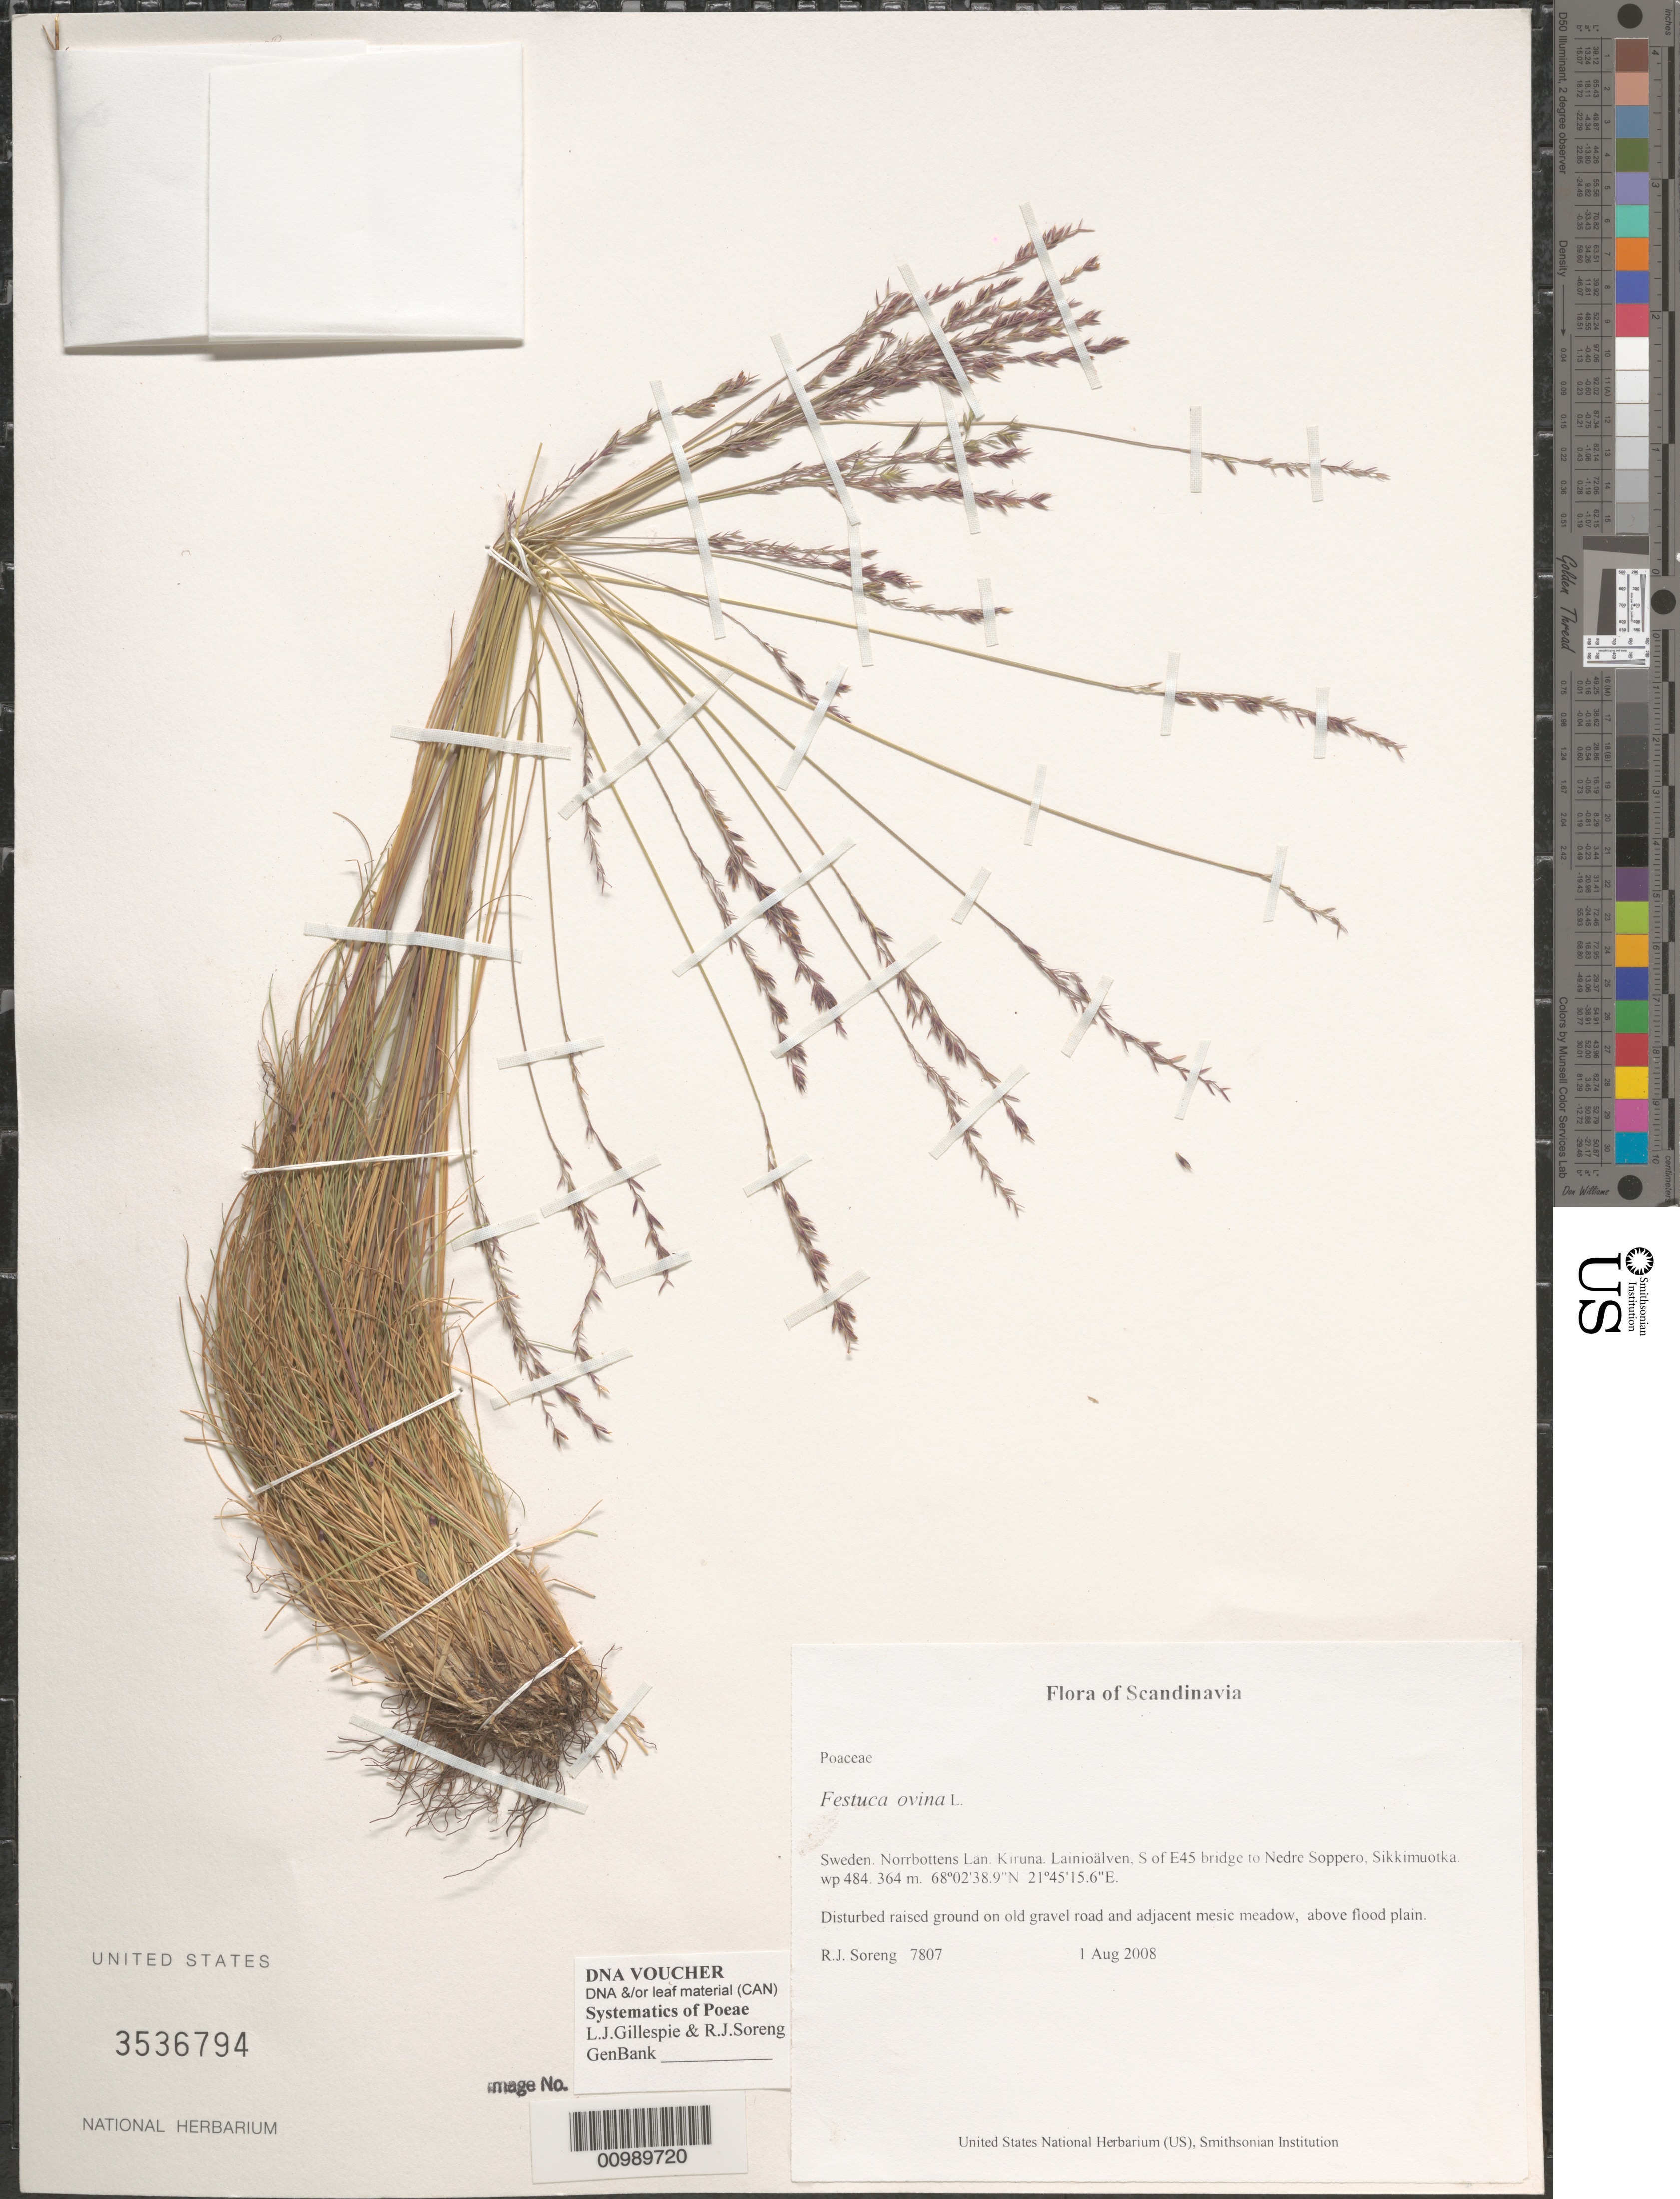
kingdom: Plantae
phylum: Tracheophyta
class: Liliopsida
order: Poales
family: Poaceae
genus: Festuca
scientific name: Festuca ovina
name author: Hack.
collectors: R. J. Soreng & N. L. Soreng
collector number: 7807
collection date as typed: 01 Aug 2008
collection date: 2008-08-01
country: Sweden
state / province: Norrbotten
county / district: Kiruna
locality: Lainioälven, S of E45 bridge to Nedre Soppero, Sikkimuotka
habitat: Disturbed raised ground on old gravel road and adjacent mesic meadow, above flood plain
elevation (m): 364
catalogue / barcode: US 3536794